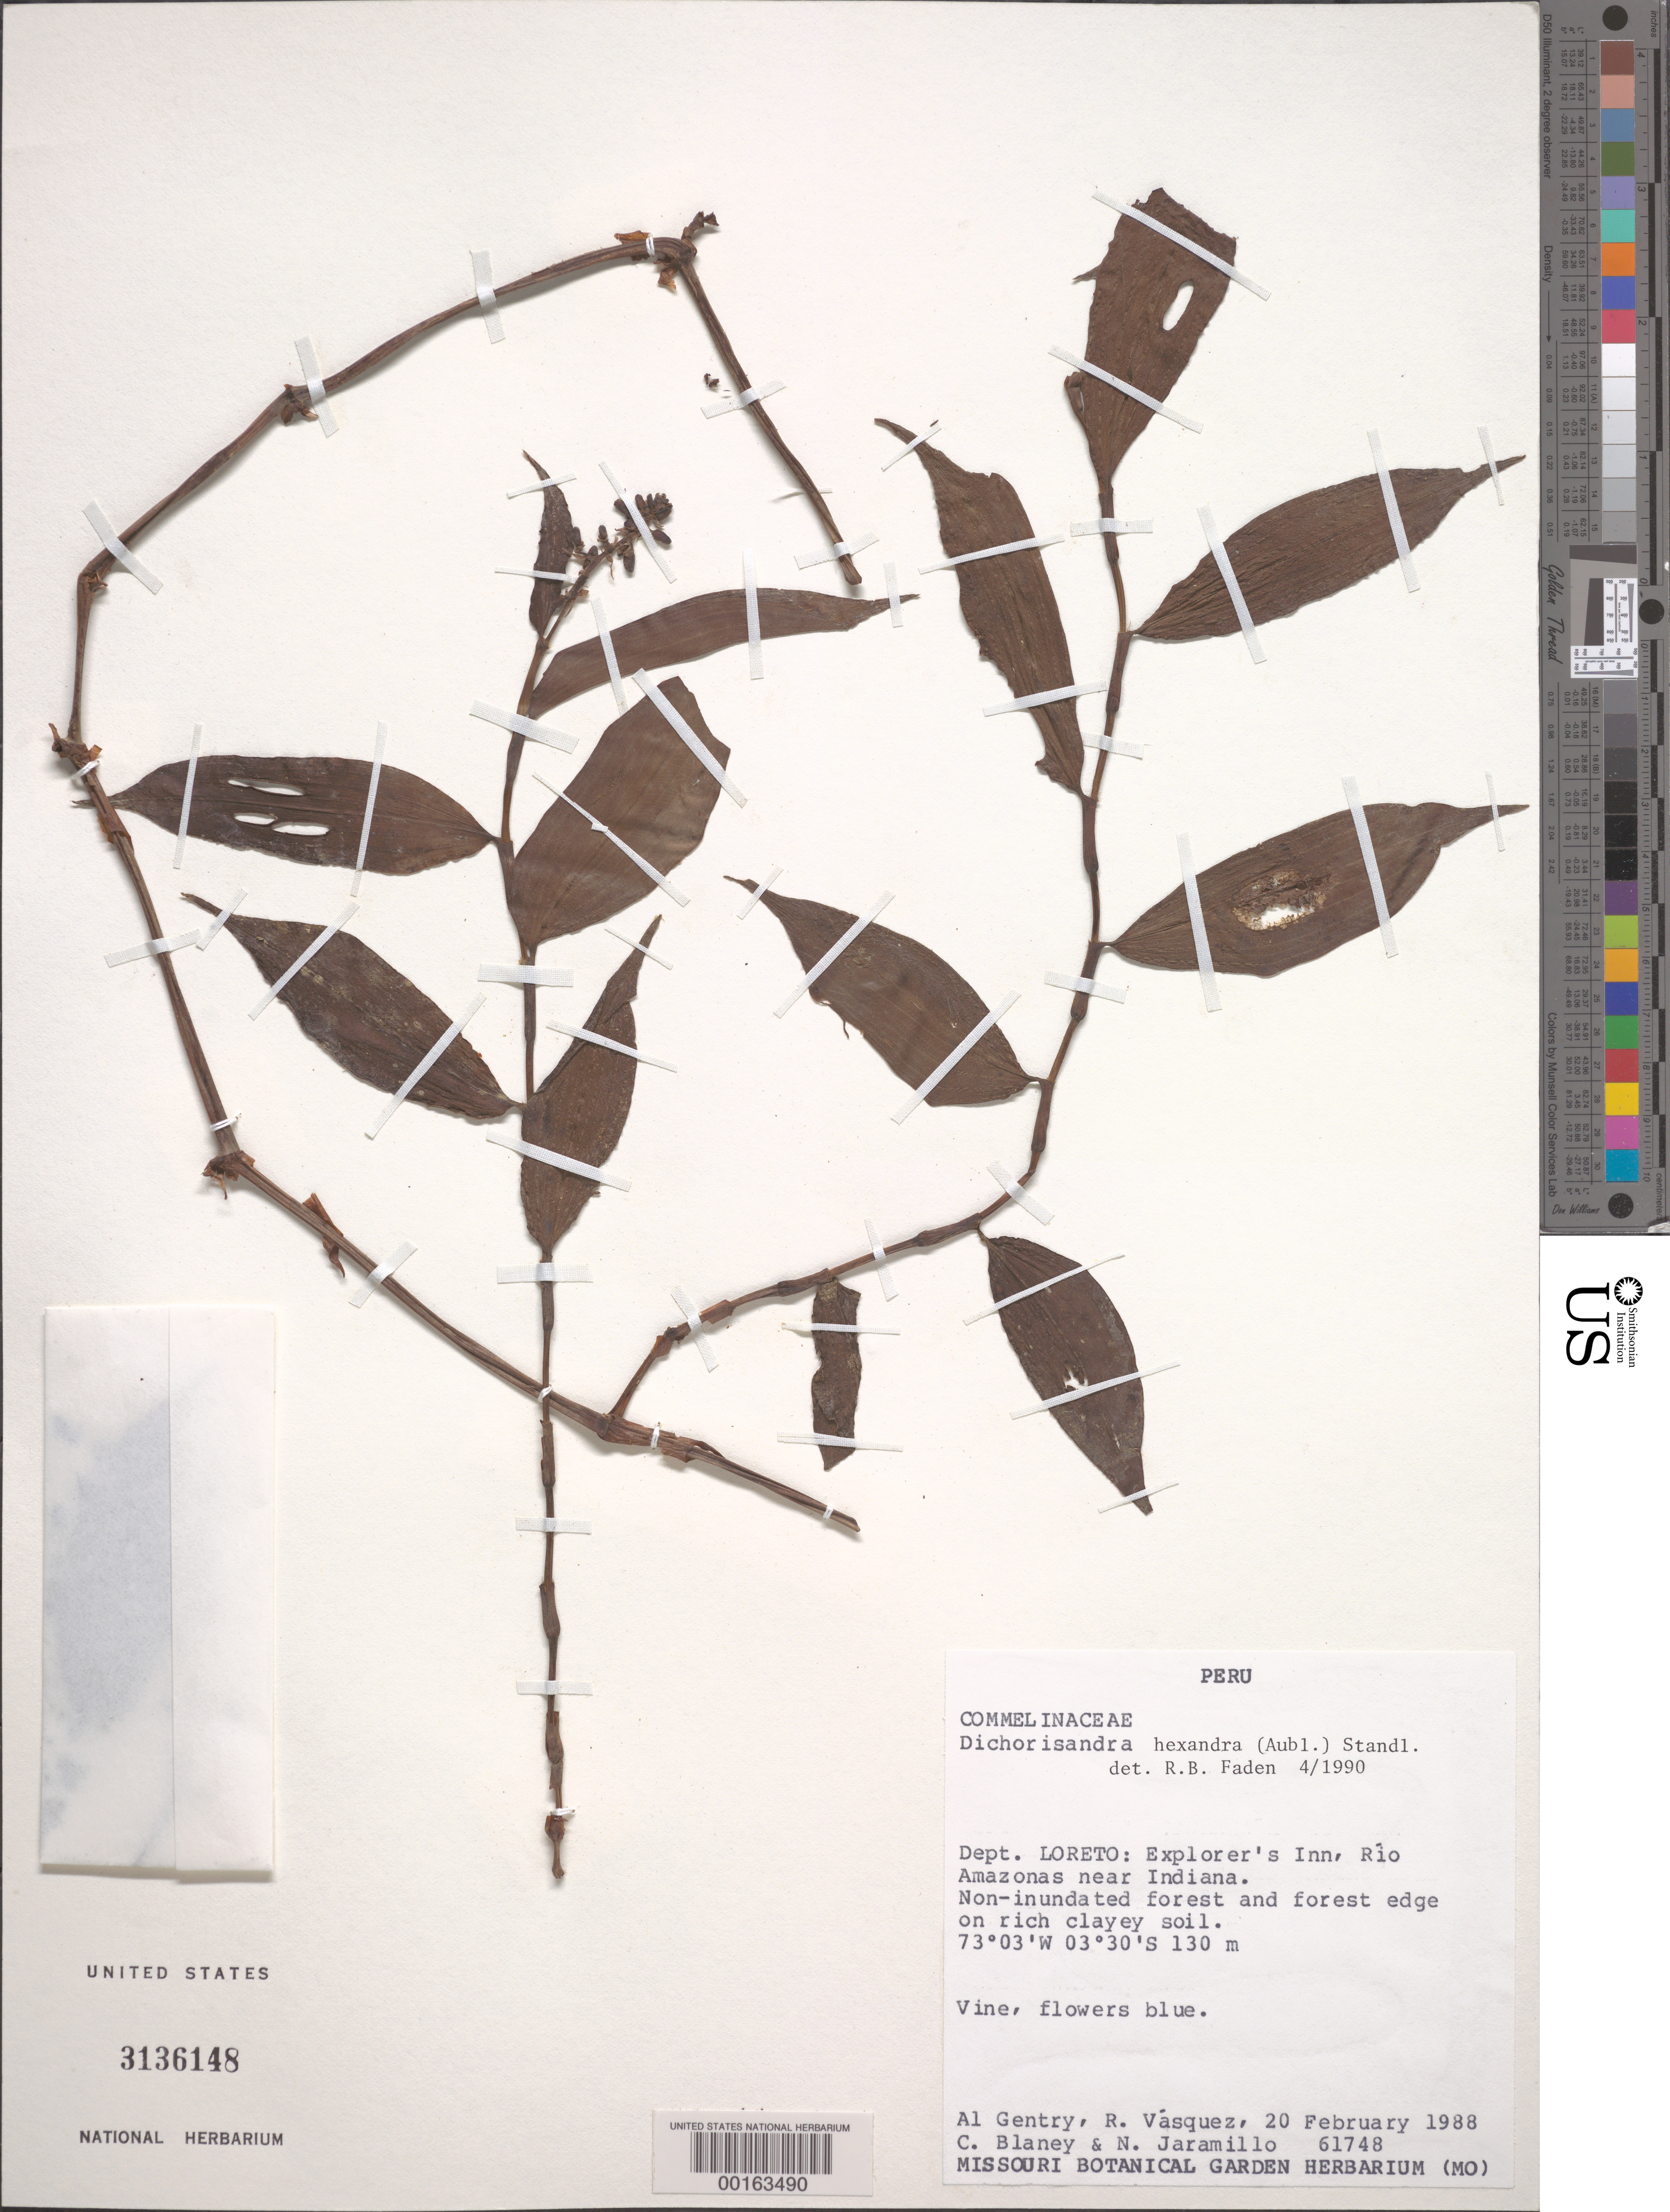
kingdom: Plantae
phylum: Tracheophyta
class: Liliopsida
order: Commelinales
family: Commelinaceae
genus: Dichorisandra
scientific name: Dichorisandra hexandra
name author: (Aubl.) Standl.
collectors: A. H. Gentry, R. Vásquez M., N. Jaramillo & C. Blaney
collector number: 61748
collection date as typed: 20 Feb 1988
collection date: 1988-02-20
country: Peru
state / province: Loreto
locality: Explorer's inn, rio amazonas near indiana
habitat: Non-inundated forest and forest edge on rich clayey soil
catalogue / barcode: US 3136148